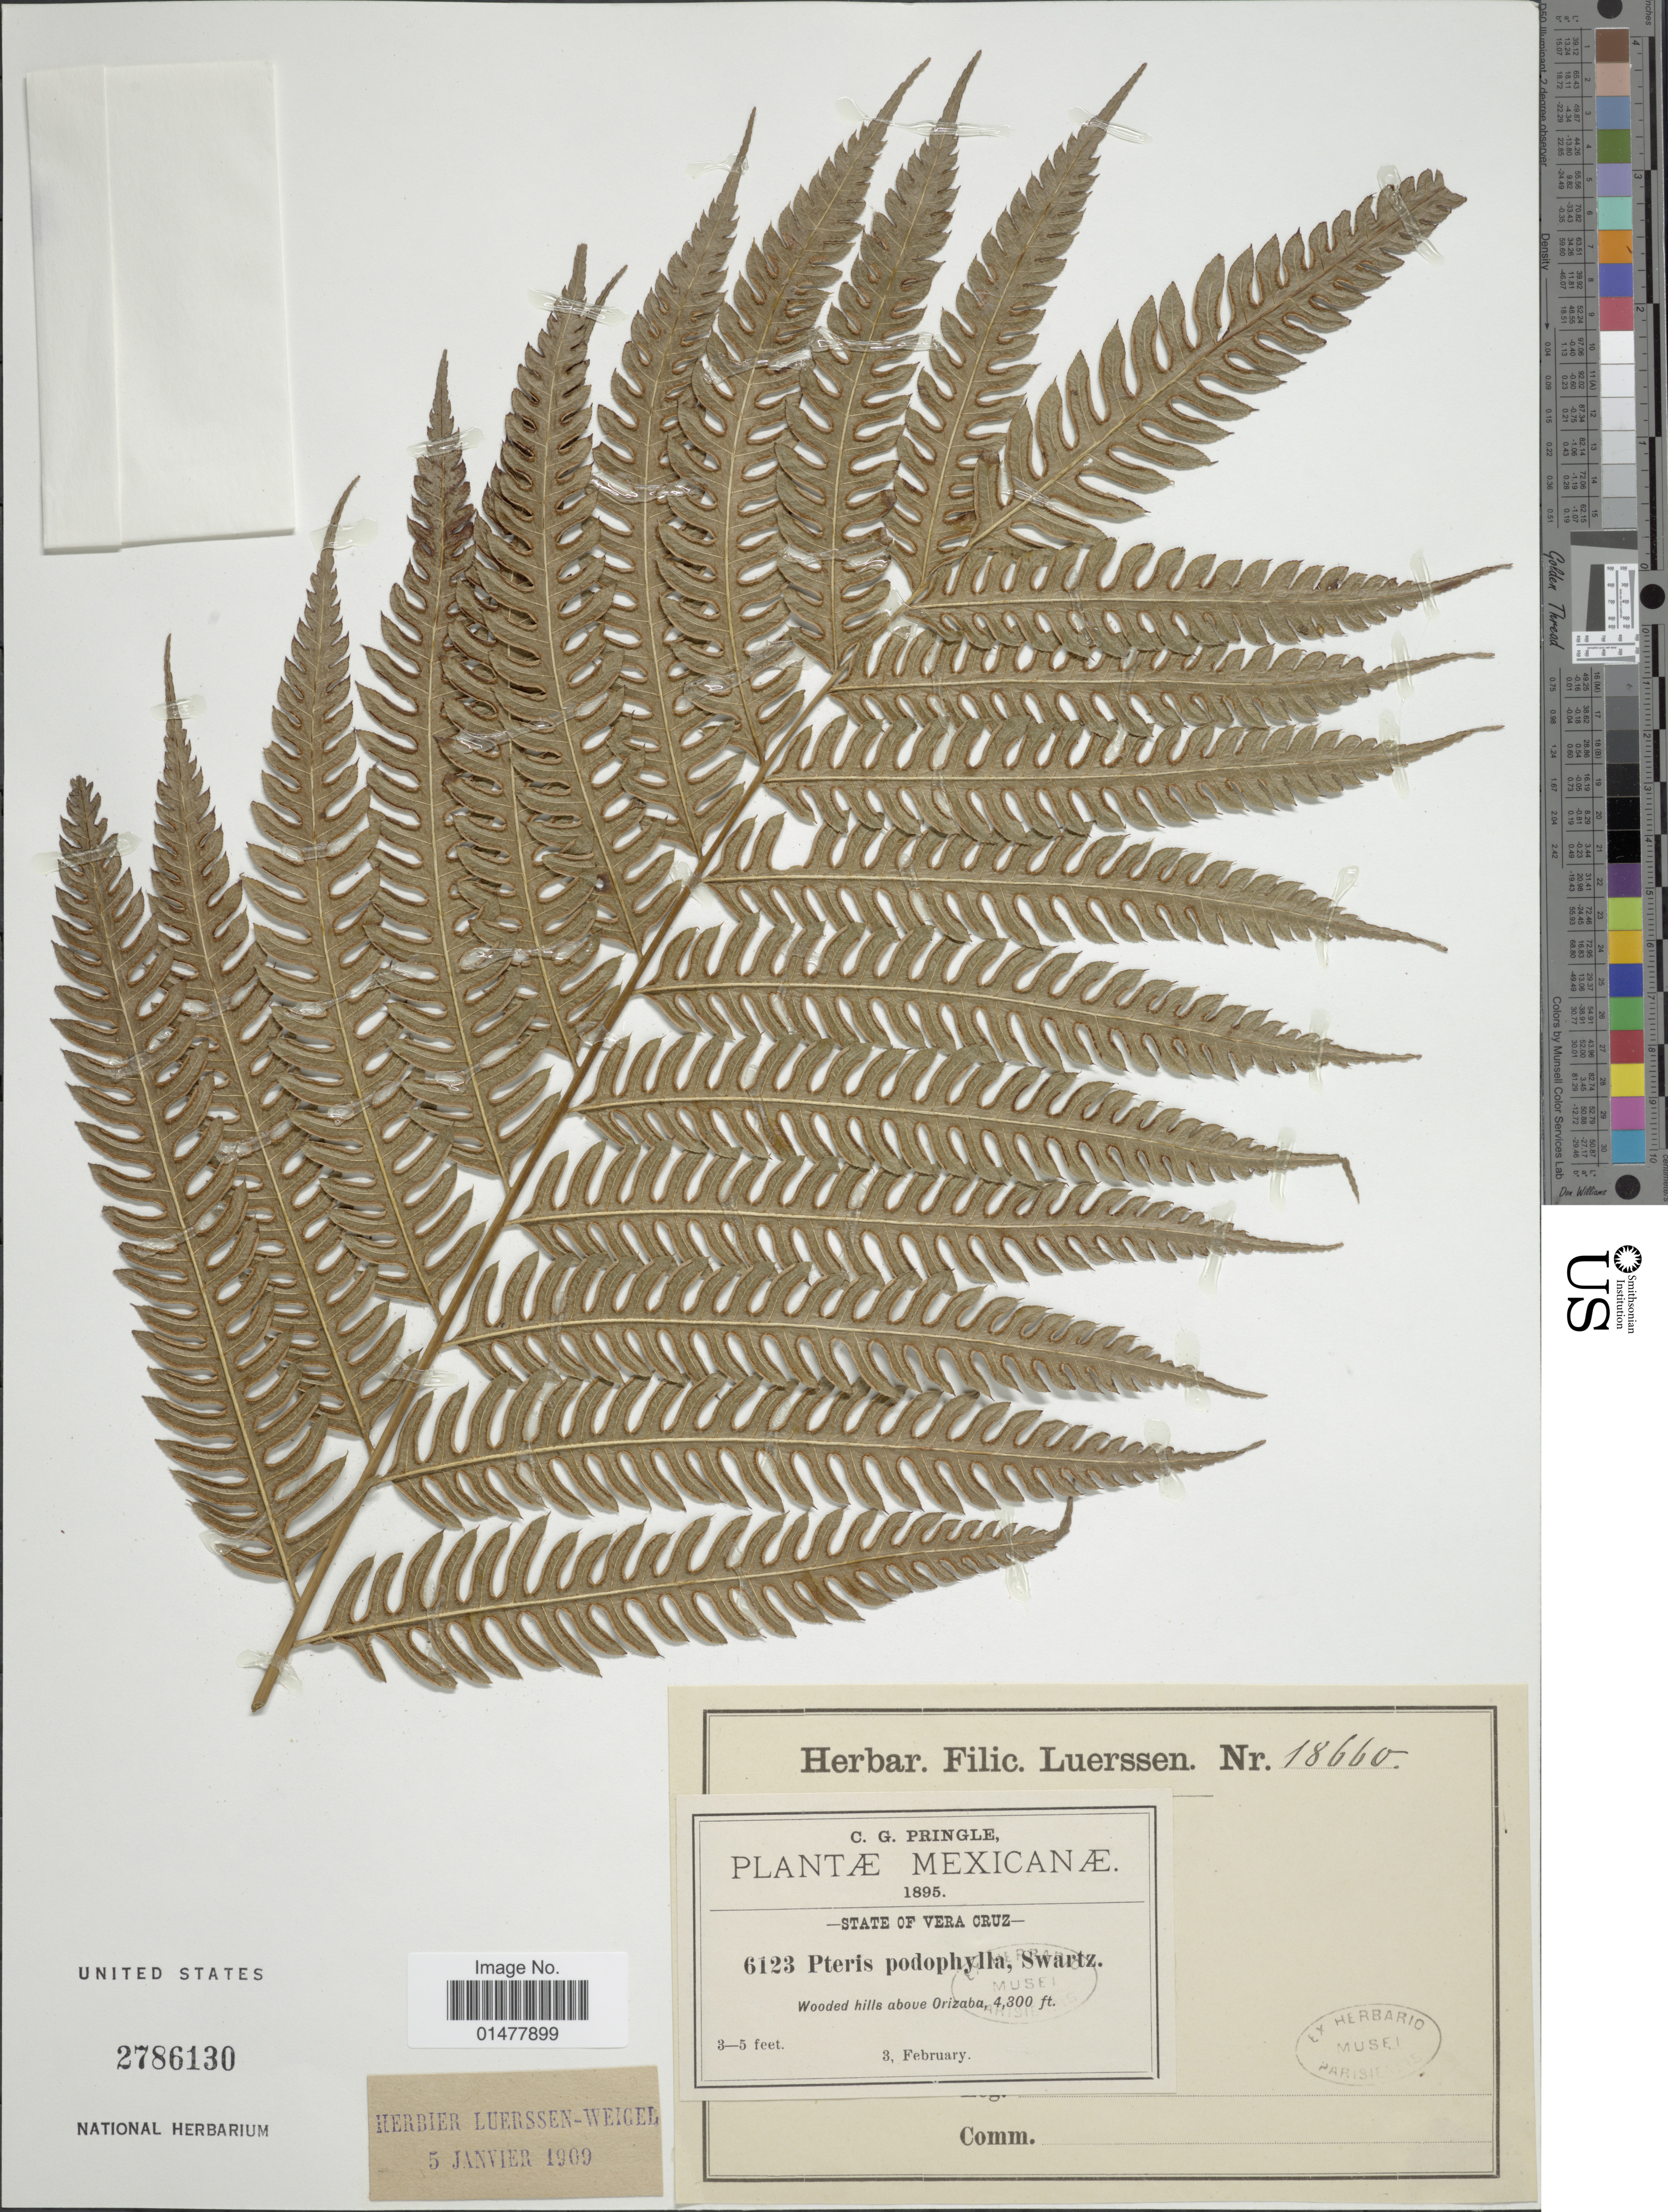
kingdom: Plantae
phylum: Tracheophyta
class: Polypodiopsida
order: Polypodiales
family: Pteridaceae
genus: Pteris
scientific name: Pteris orizabae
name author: M. Martens & Galeotti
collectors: C. G. Pringle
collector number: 6123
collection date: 1895-02-03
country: Mexico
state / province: Veracruz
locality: PLantae Mexicanae, State of Vera Cruz, wooded hills above Orizaba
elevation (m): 1311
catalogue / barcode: US 2786130